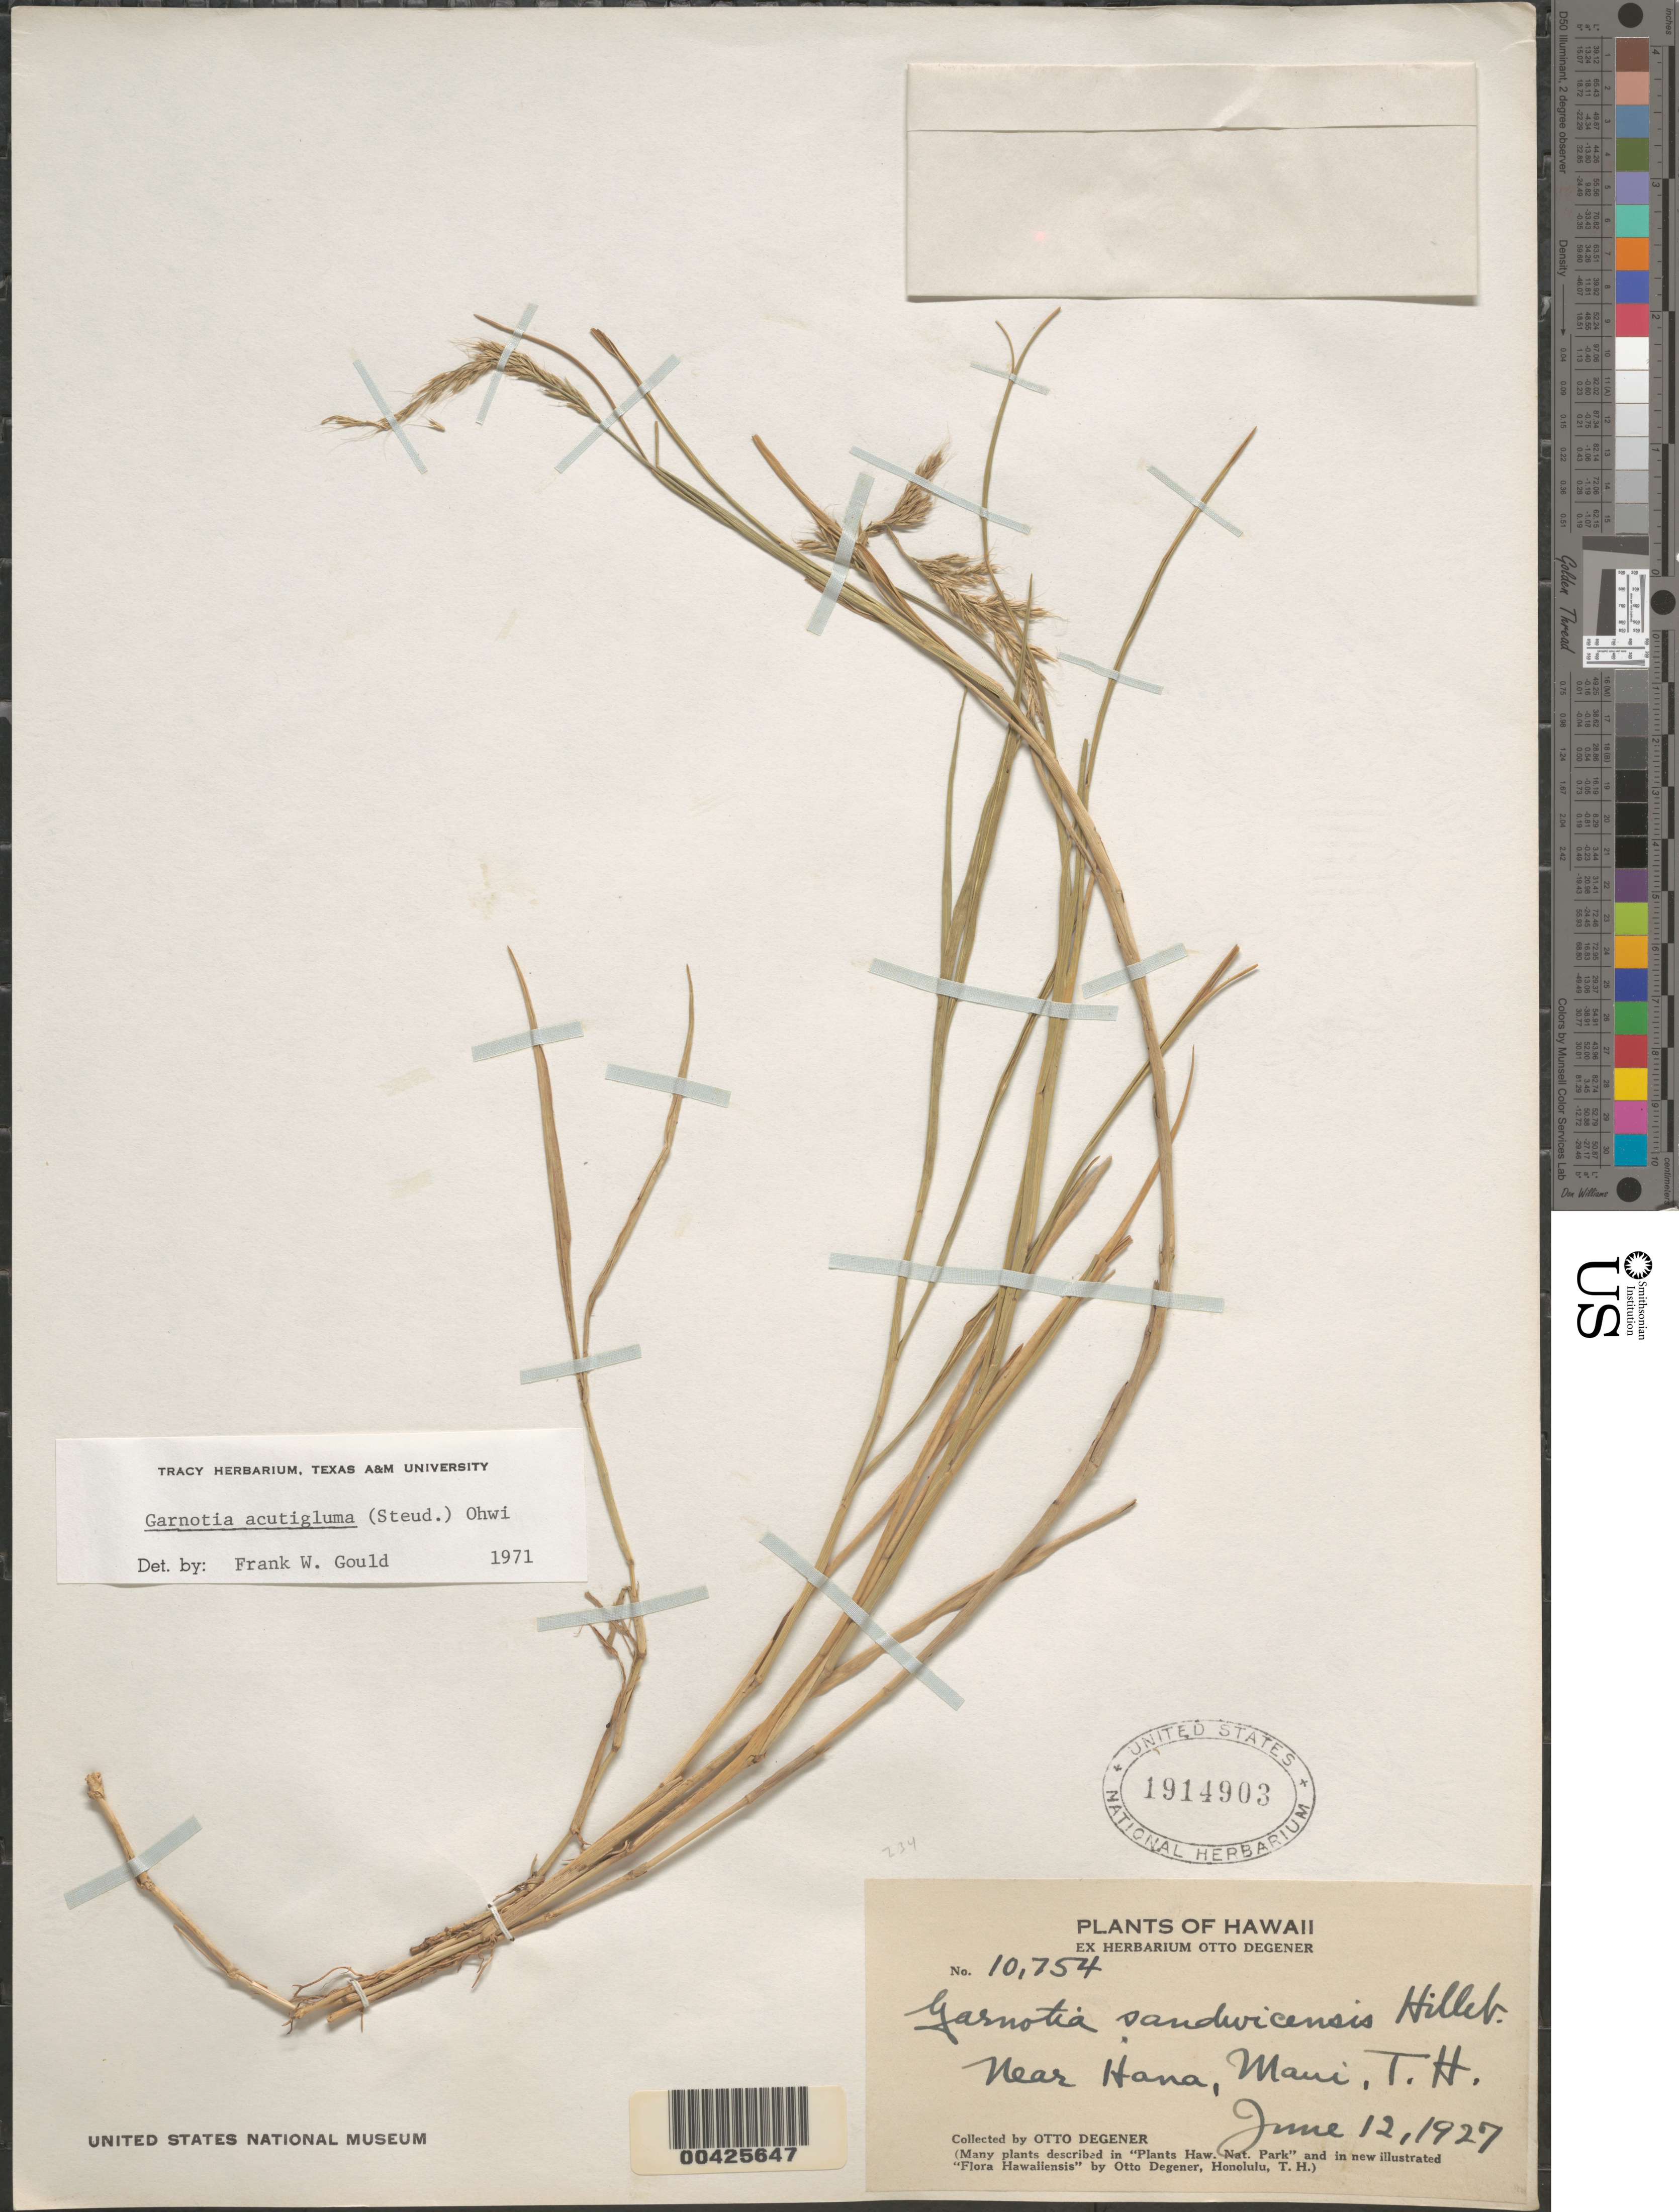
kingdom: Plantae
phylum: Tracheophyta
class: Liliopsida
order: Poales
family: Poaceae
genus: Garnotia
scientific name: Garnotia acutigluma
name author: (Steud.) Ohwi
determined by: Gould, F. W.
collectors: O. Degener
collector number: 10754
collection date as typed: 12 Jun 1927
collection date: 1927-06-12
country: United States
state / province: Hawaii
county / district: Maui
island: Maui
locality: Near Hana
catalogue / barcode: US 1914903